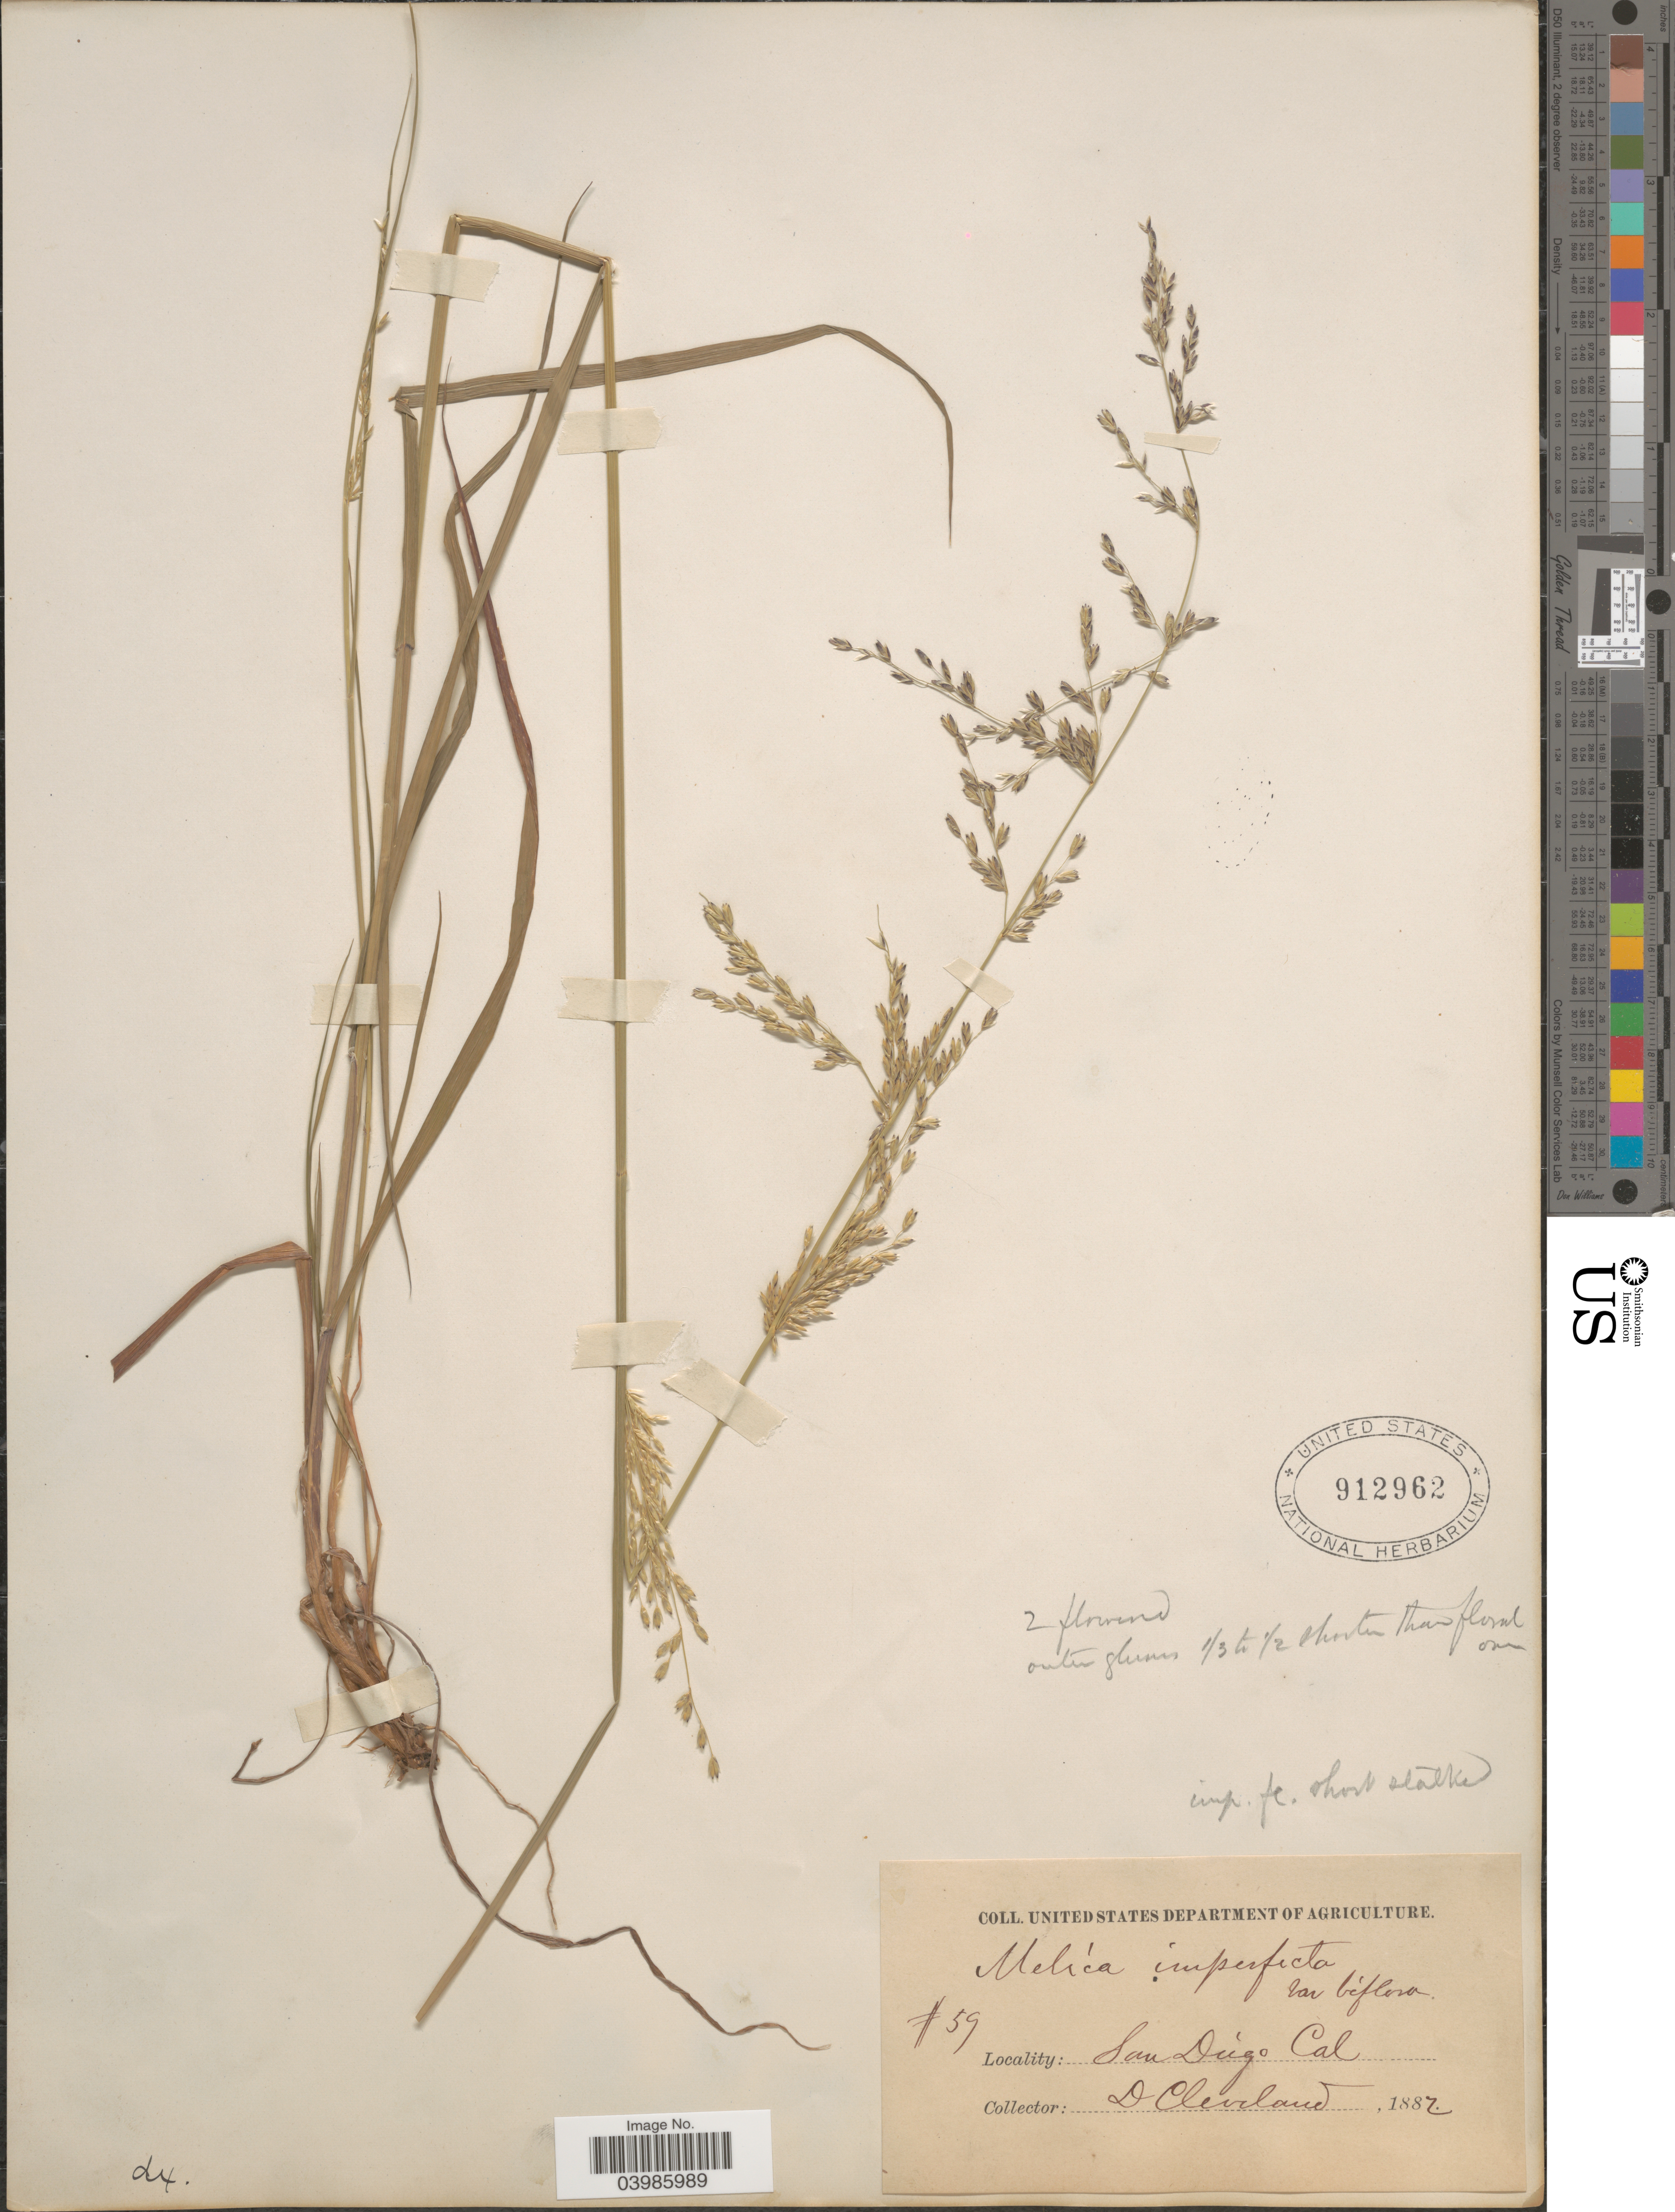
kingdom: Plantae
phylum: Tracheophyta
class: Liliopsida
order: Poales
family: Poaceae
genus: Melica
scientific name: Melica imperfecta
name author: Trin.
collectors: D. Cleveland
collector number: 59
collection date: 1882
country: United States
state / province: California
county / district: San Diego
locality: San Diego.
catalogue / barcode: US 912962